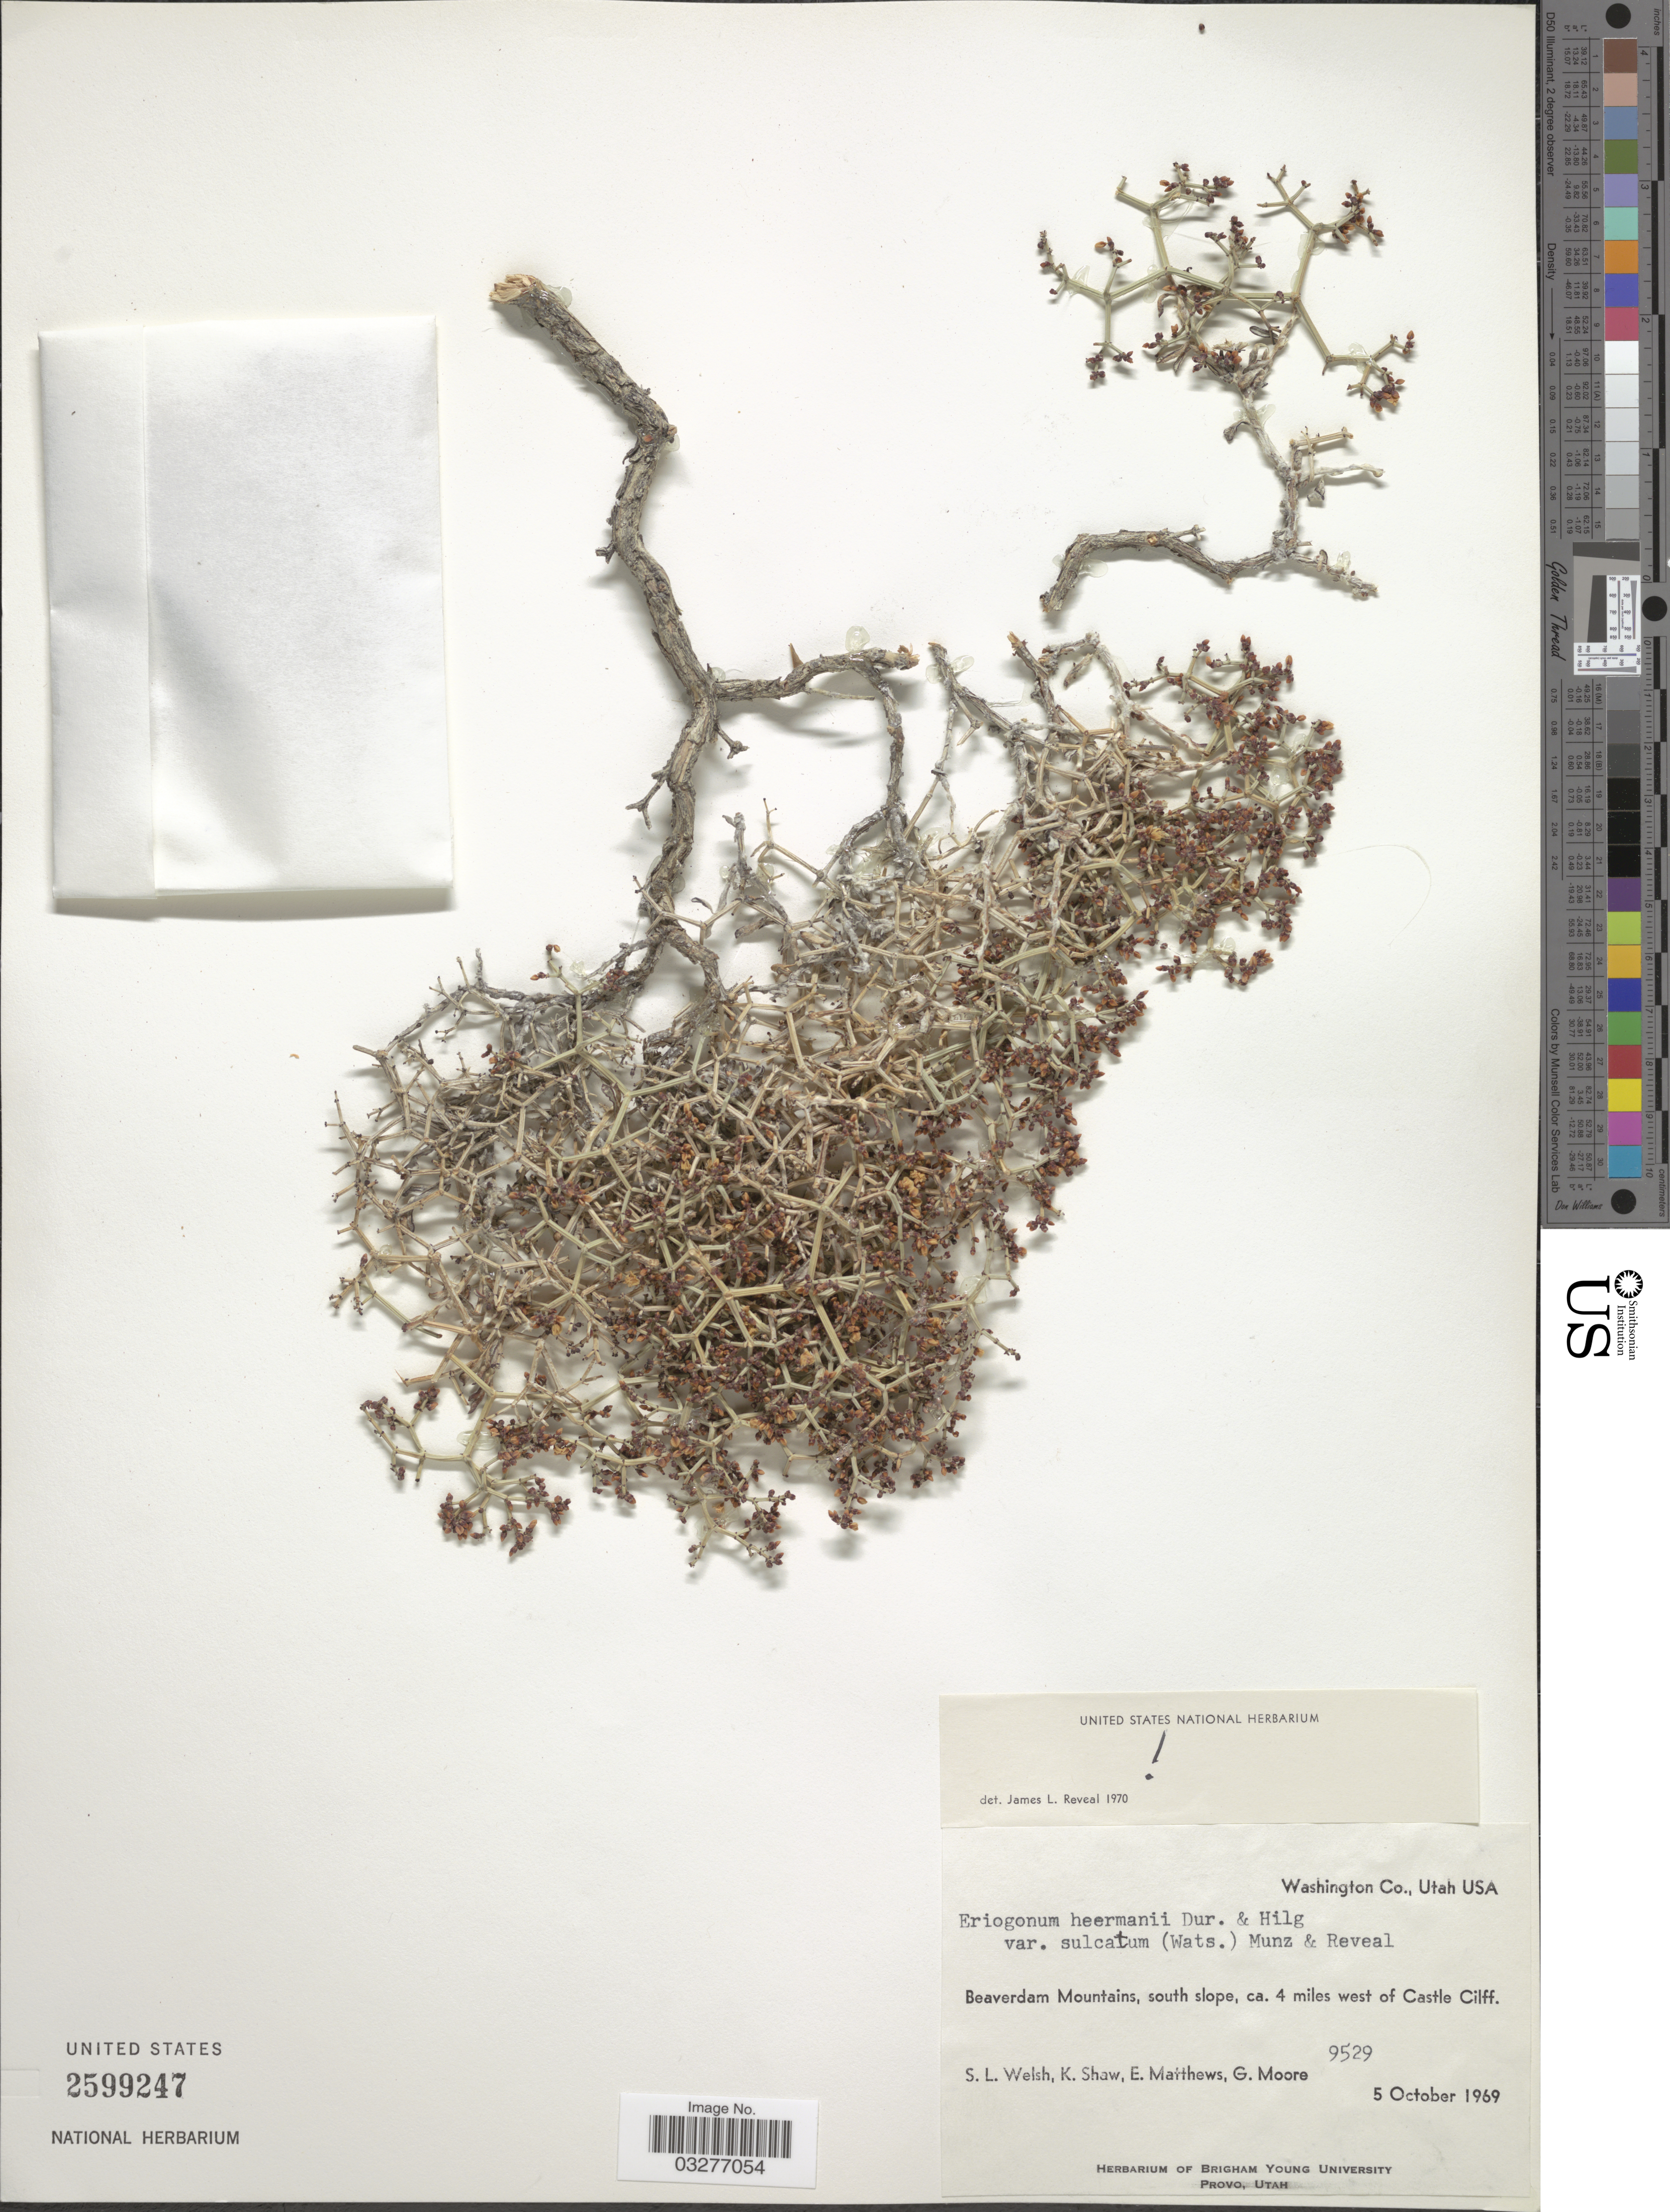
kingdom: Plantae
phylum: Tracheophyta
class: Magnoliopsida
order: Caryophyllales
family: Polygonaceae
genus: Eriogonum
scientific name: Eriogonum heermannii var. sulcatum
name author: (S. Watson) Munz & Reveal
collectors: S. Welsh, K. Shaw, E. Matthews & G. Moore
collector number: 9529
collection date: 1969-10-05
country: United States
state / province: Utah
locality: Washington Co. Beaverdam Mountains, south slope, ca. 4 miles west of Castle Cliff.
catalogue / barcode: US 2599247